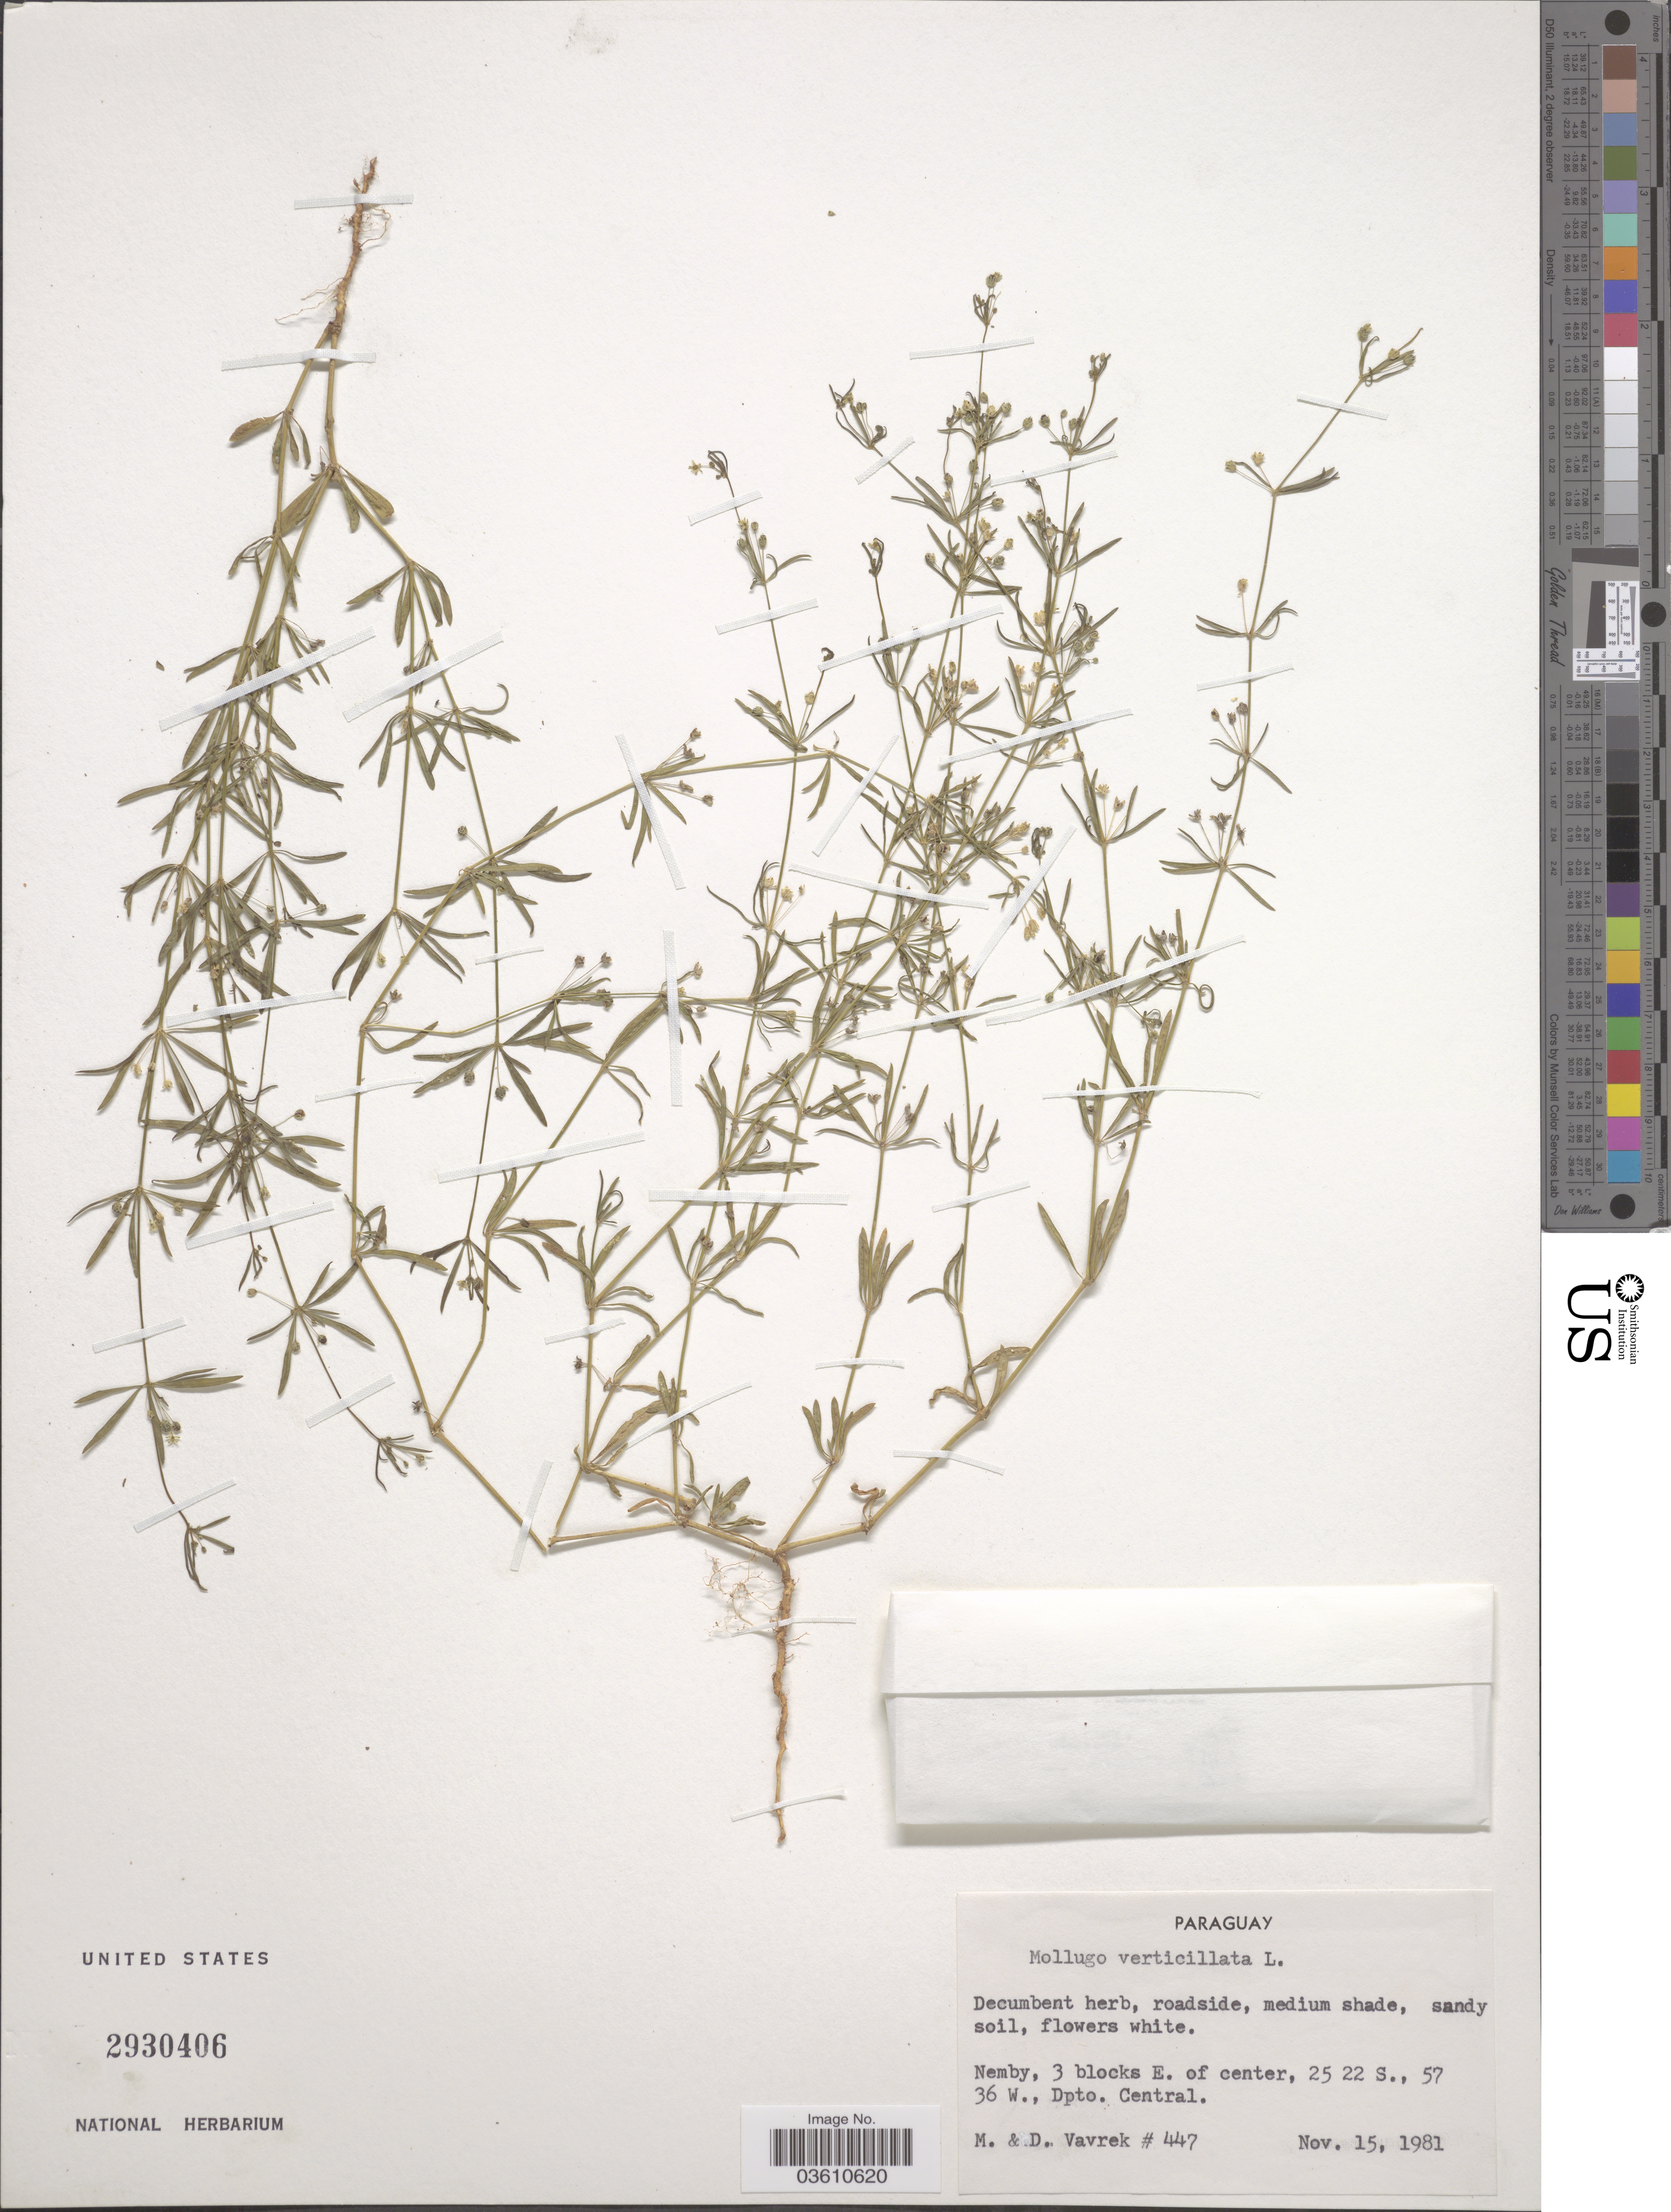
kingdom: Plantae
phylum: Tracheophyta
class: Magnoliopsida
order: Caryophyllales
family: Molluginaceae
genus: Mollugo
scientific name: Mollugo verticillata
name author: L.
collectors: M. Vavrek & D. Vavrek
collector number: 447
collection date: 1981-11-15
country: Paraguay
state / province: Central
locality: Nemby, 3 blocks E. of center, Dpto. Central.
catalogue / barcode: US 2930406